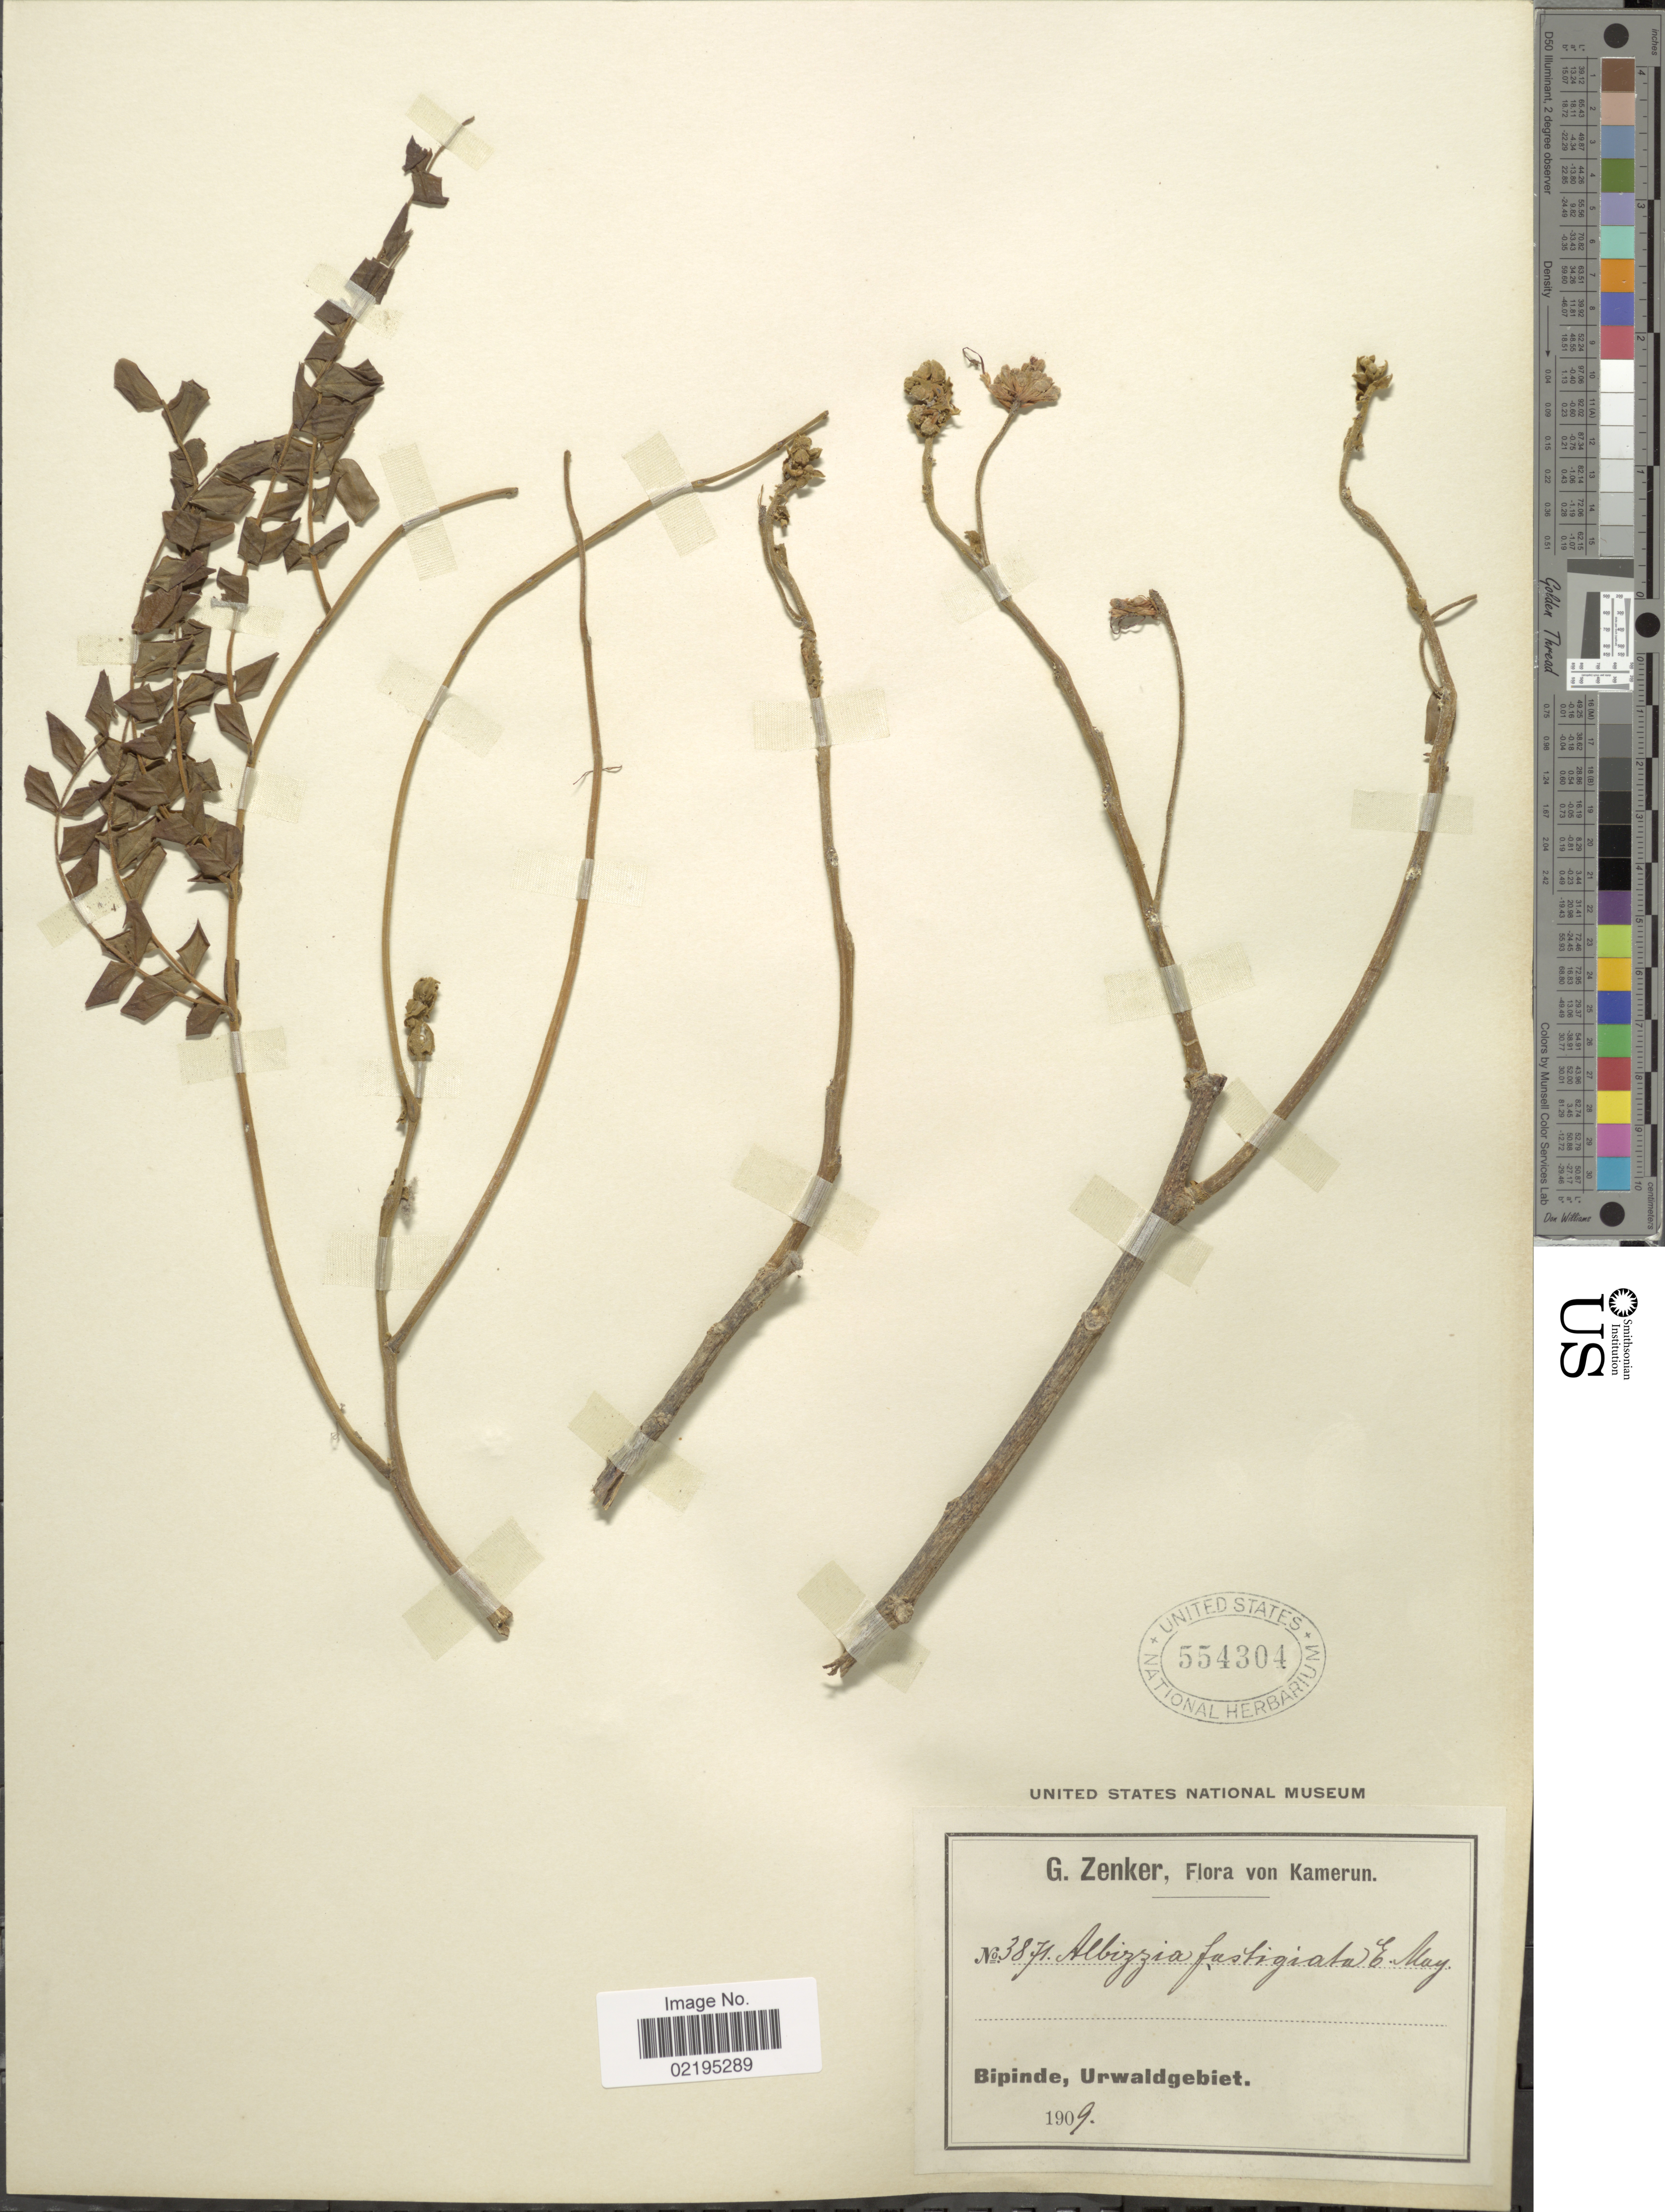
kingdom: Plantae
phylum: Tracheophyta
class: Magnoliopsida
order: Fabales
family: Fabaceae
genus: Albizia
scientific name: Albizia fastigiata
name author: Oliv. & E. Mey.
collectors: G. A. Zenker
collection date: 1909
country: Cameroon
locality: Kamerun, Bpinde, Urwaldgebiet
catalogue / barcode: US 554304